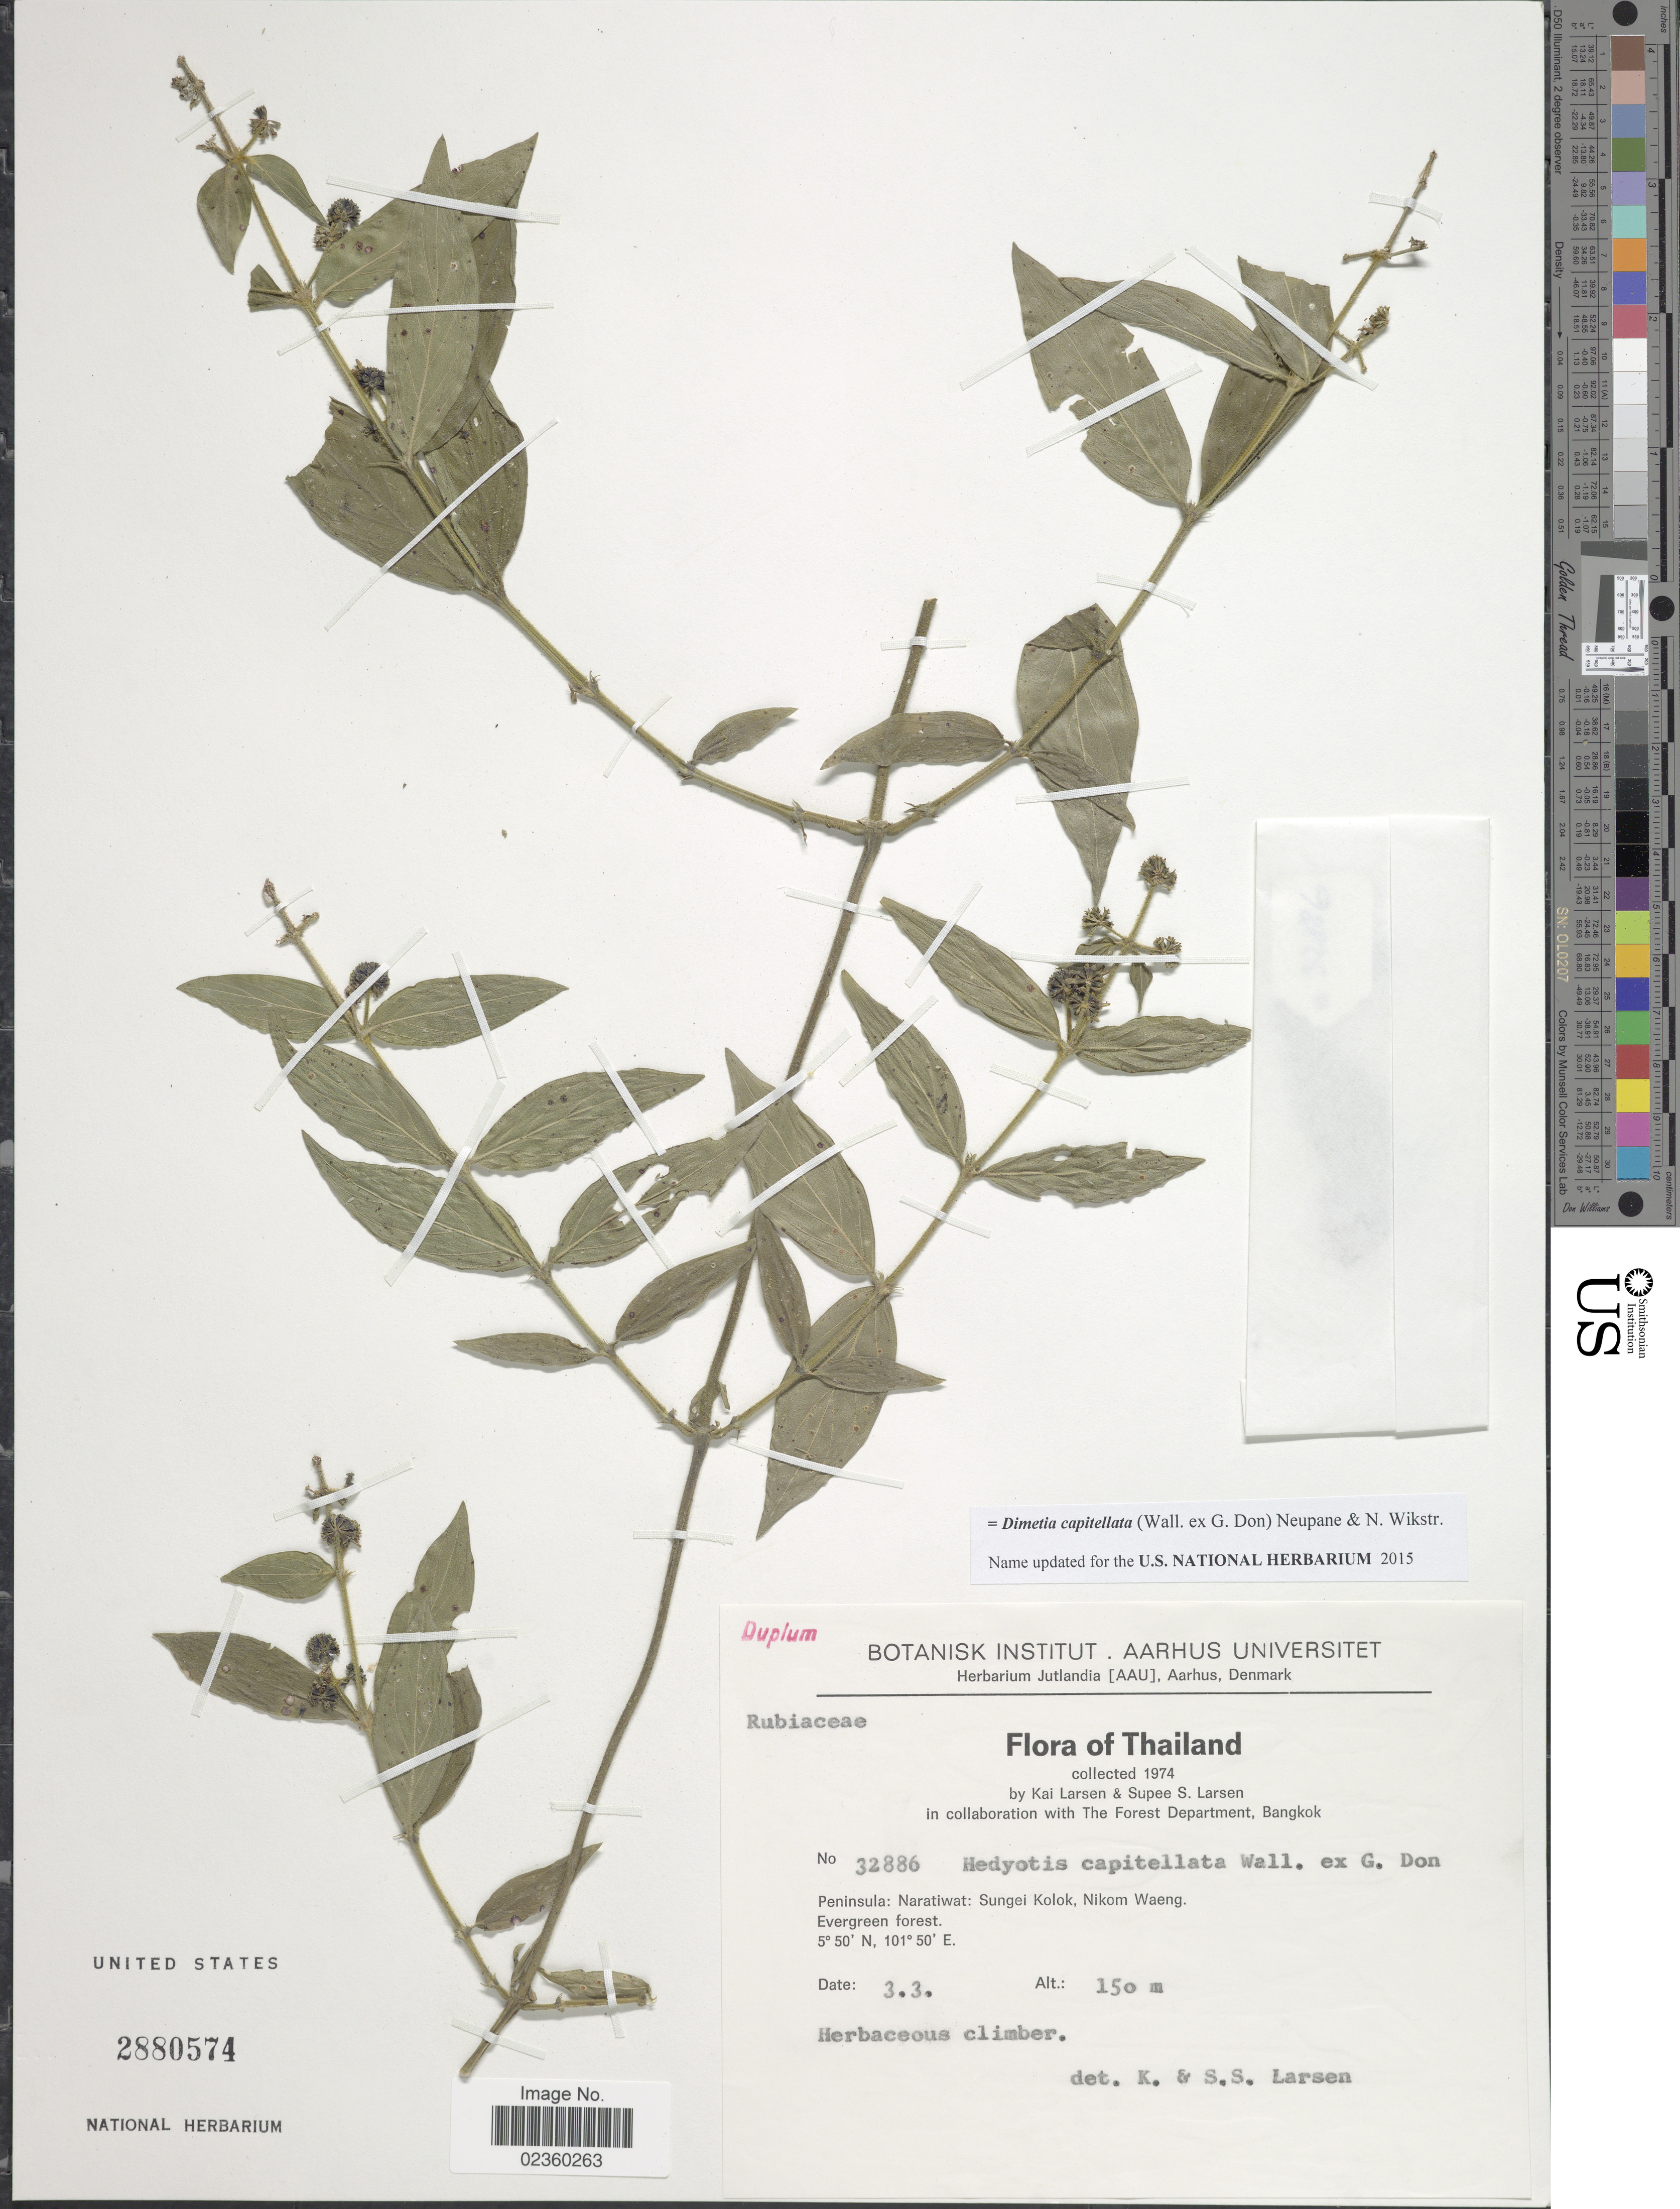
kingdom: Plantae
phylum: Tracheophyta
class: Magnoliopsida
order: Gentianales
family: Rubiaceae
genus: Dimetia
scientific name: Dimetia capitellata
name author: (Wall. ex G. Don) Neupane & N. Wikstr.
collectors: K. Larsen & S. Larsen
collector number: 32886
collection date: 1974-03-03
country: Thailand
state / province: Narathiwat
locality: Peninsula: Naratiwat: Sungei Kolok, Nikom Waeng. Evergreen forest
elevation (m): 150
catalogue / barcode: US 2880574